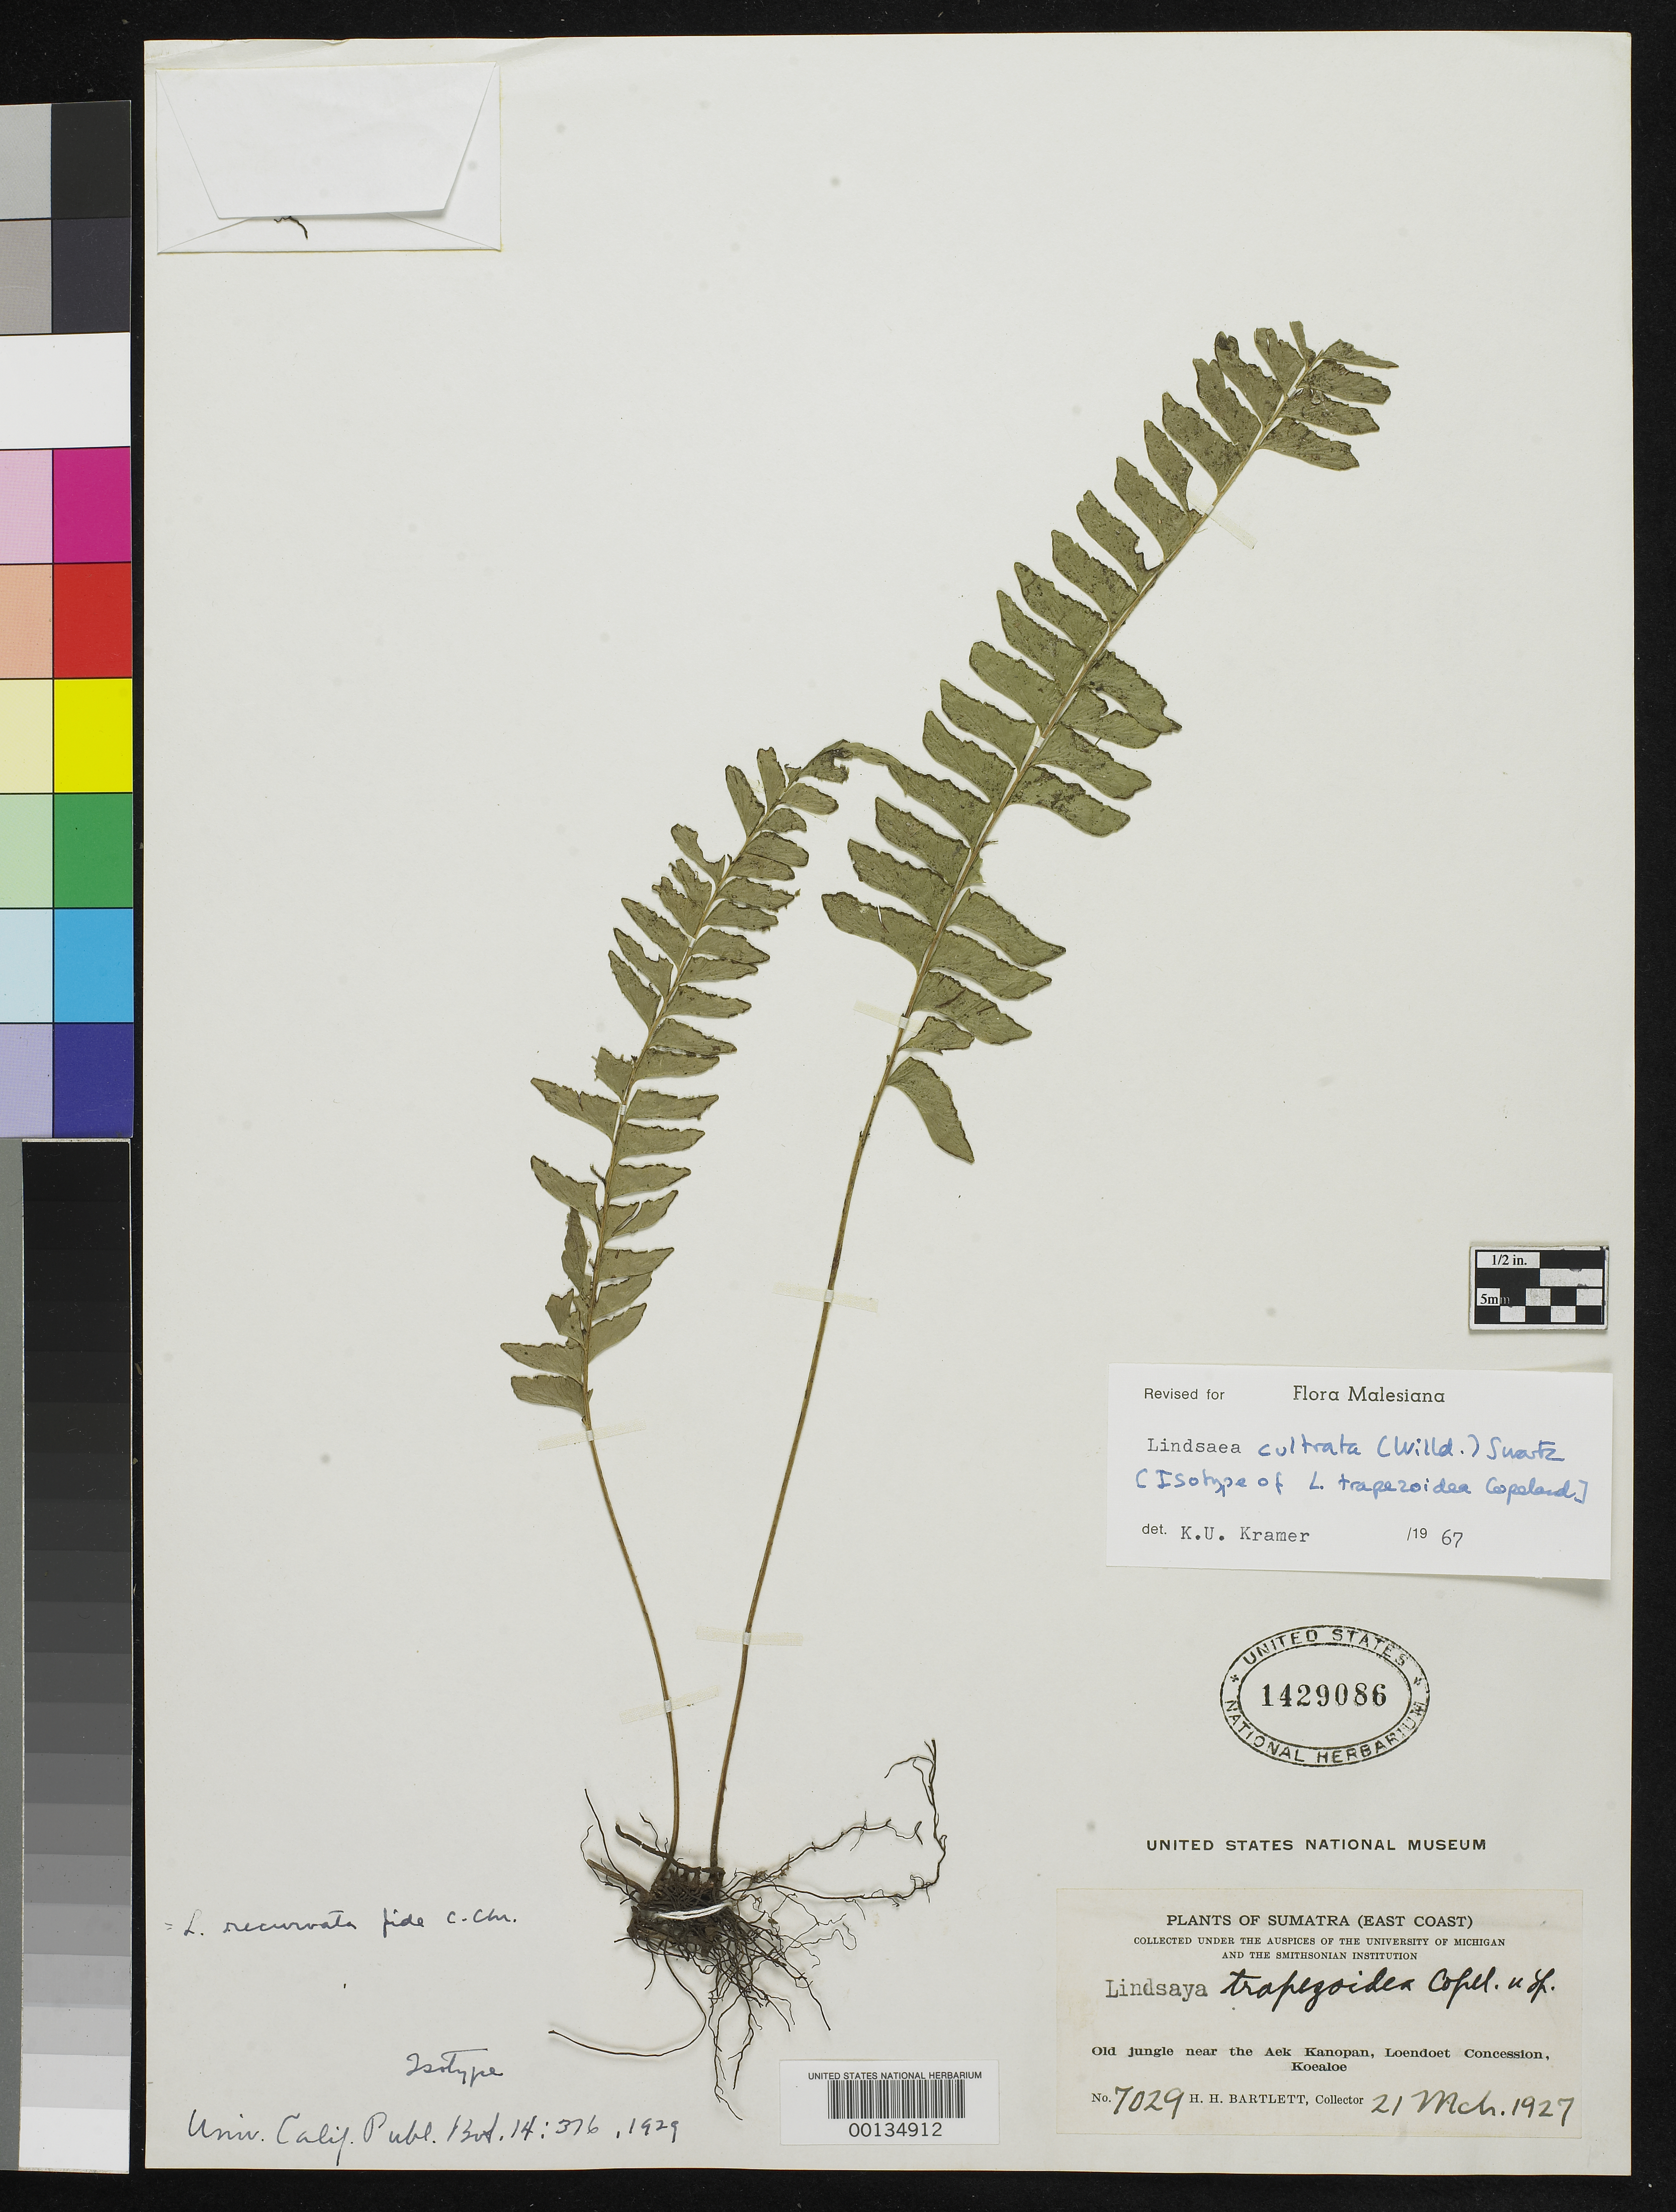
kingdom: Plantae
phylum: Tracheophyta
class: Polypodiopsida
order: Polypodiales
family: Lindsaeaceae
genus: Lindsaea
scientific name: Lindsaea trapezoidea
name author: Copel.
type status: Isotype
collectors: H. H. Bartlett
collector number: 7029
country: Indonesia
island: Sumatra.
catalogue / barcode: US 1429086